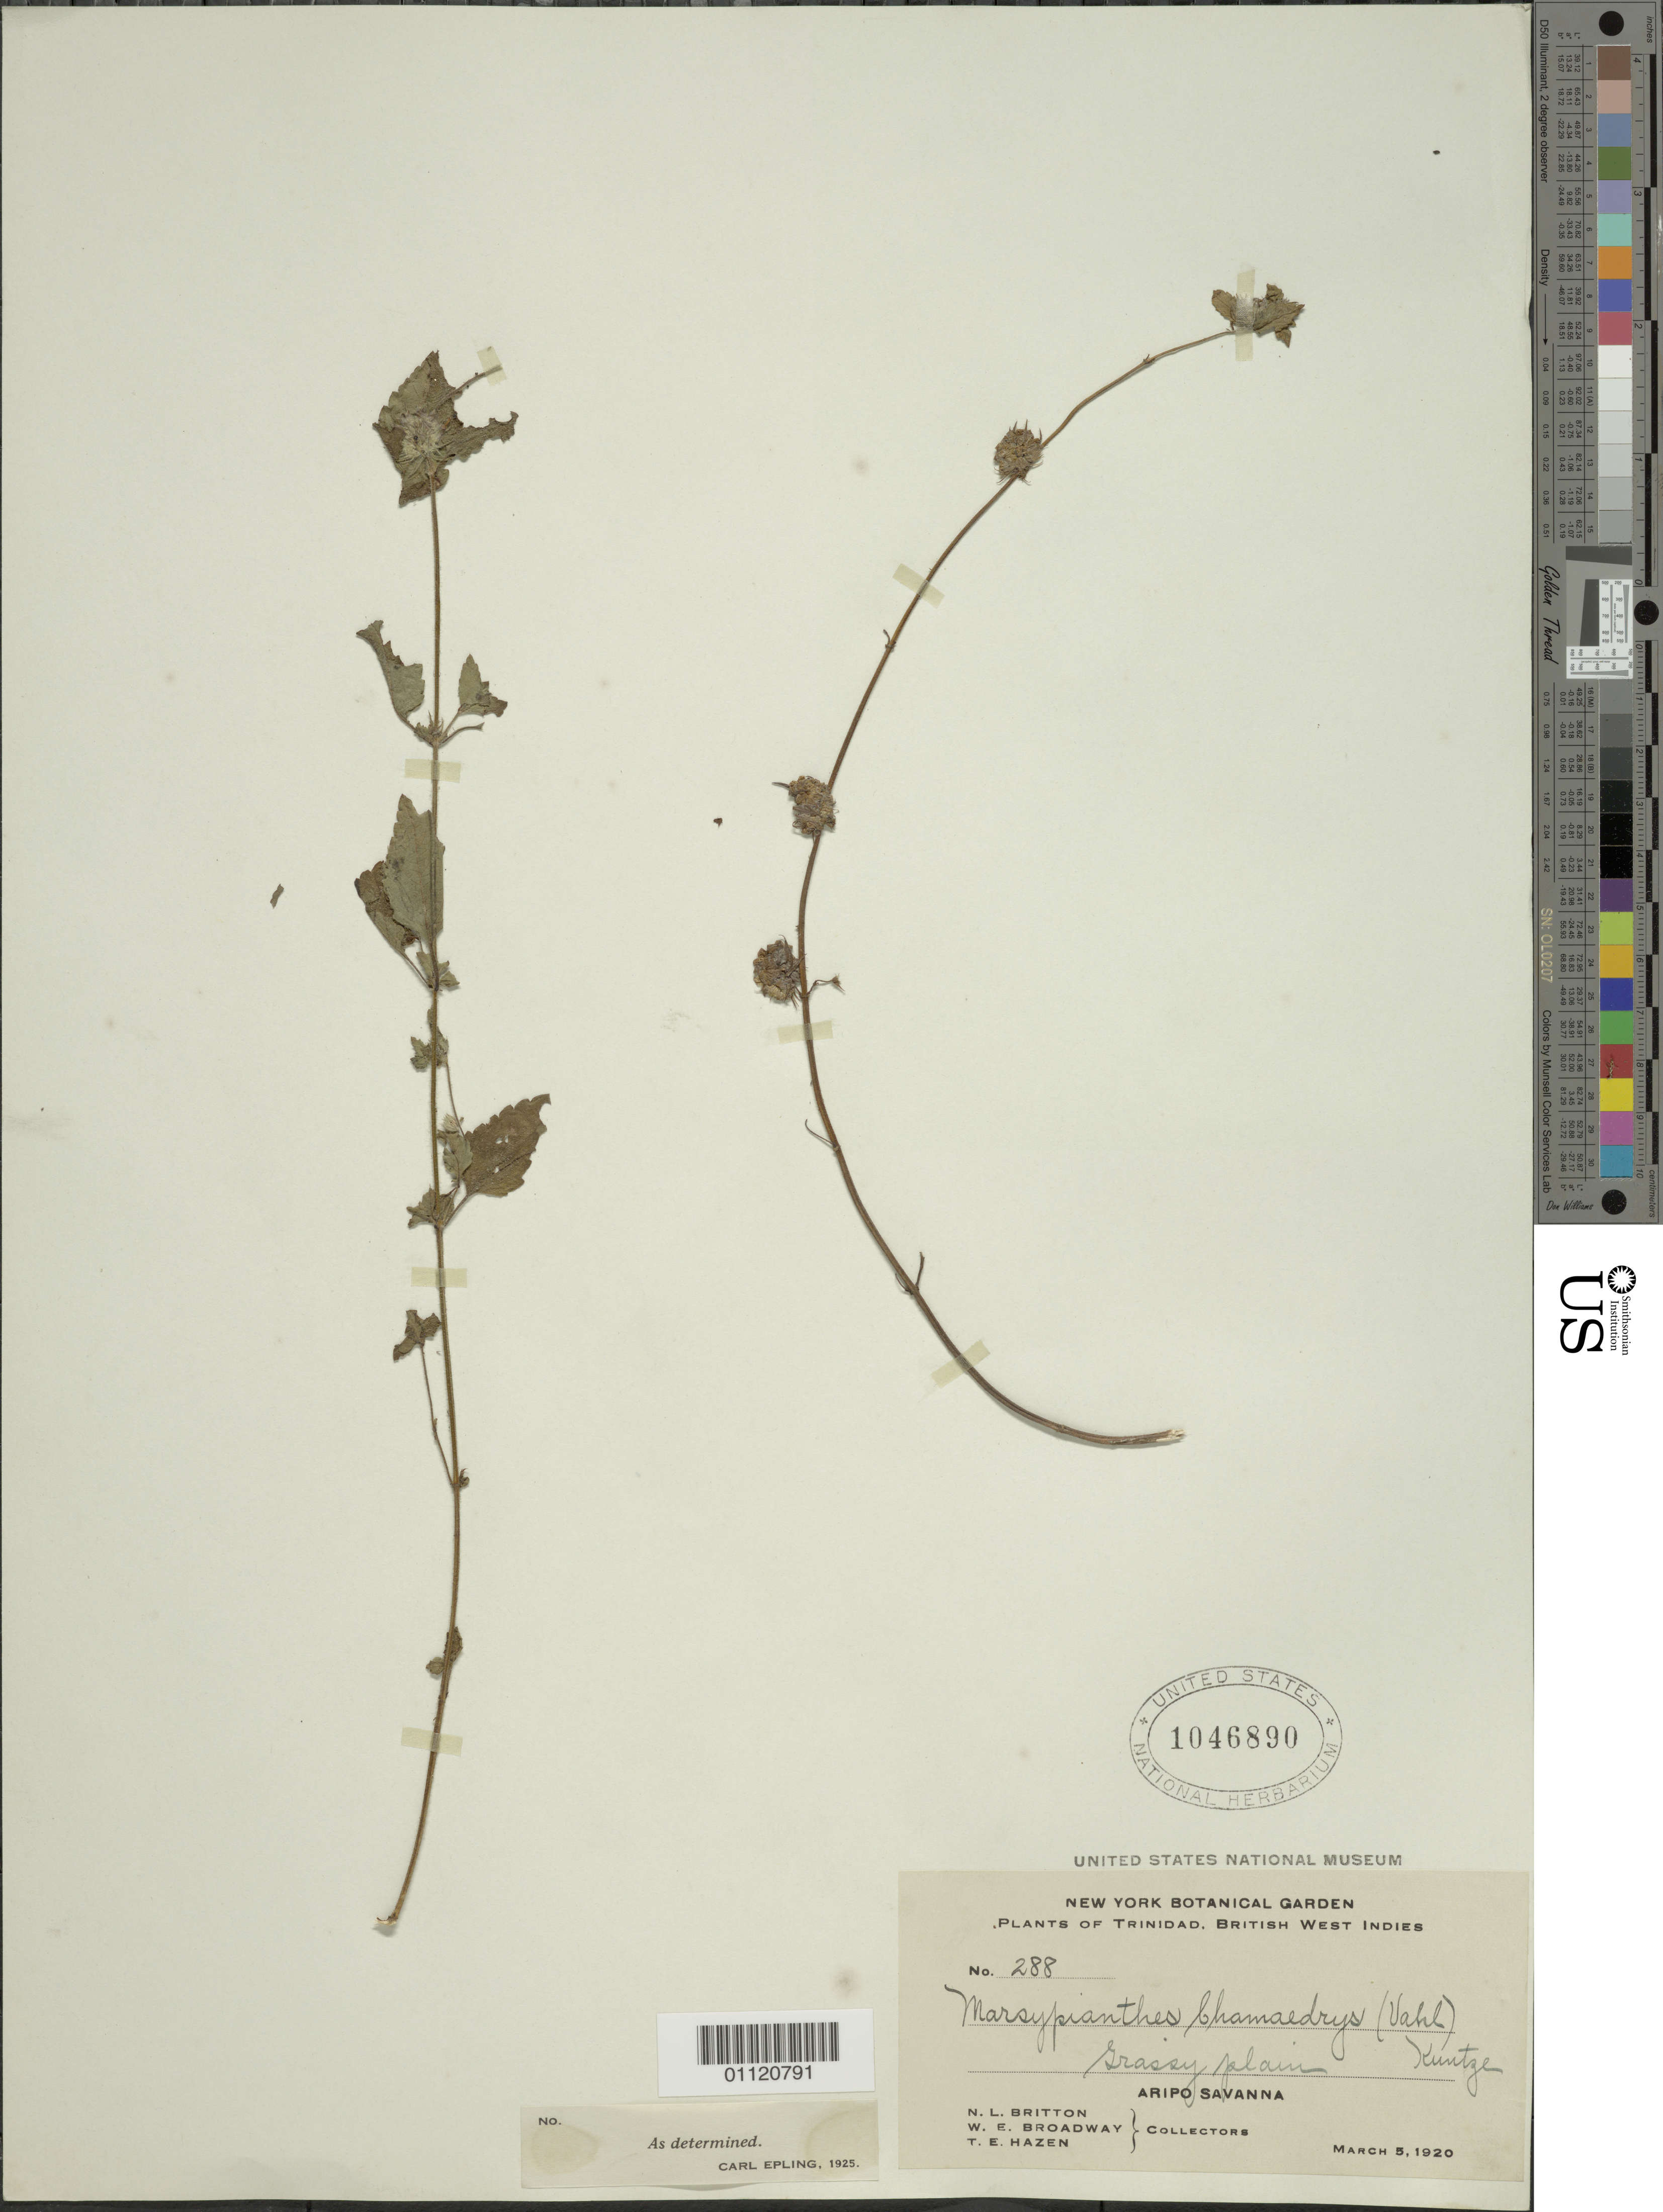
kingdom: Plantae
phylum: Tracheophyta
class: Magnoliopsida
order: Lamiales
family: Lamiaceae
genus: Marsypianthes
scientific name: Marsypianthes chamaedrys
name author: (Vahl) Kuntze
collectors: N. Britton, W. E. Broadway & T. E. Hazen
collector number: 288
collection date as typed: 05 Mar 1920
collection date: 1920-03-05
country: Trinidad and Tobago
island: Trinidad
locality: Aripo Savanna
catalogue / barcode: US 288